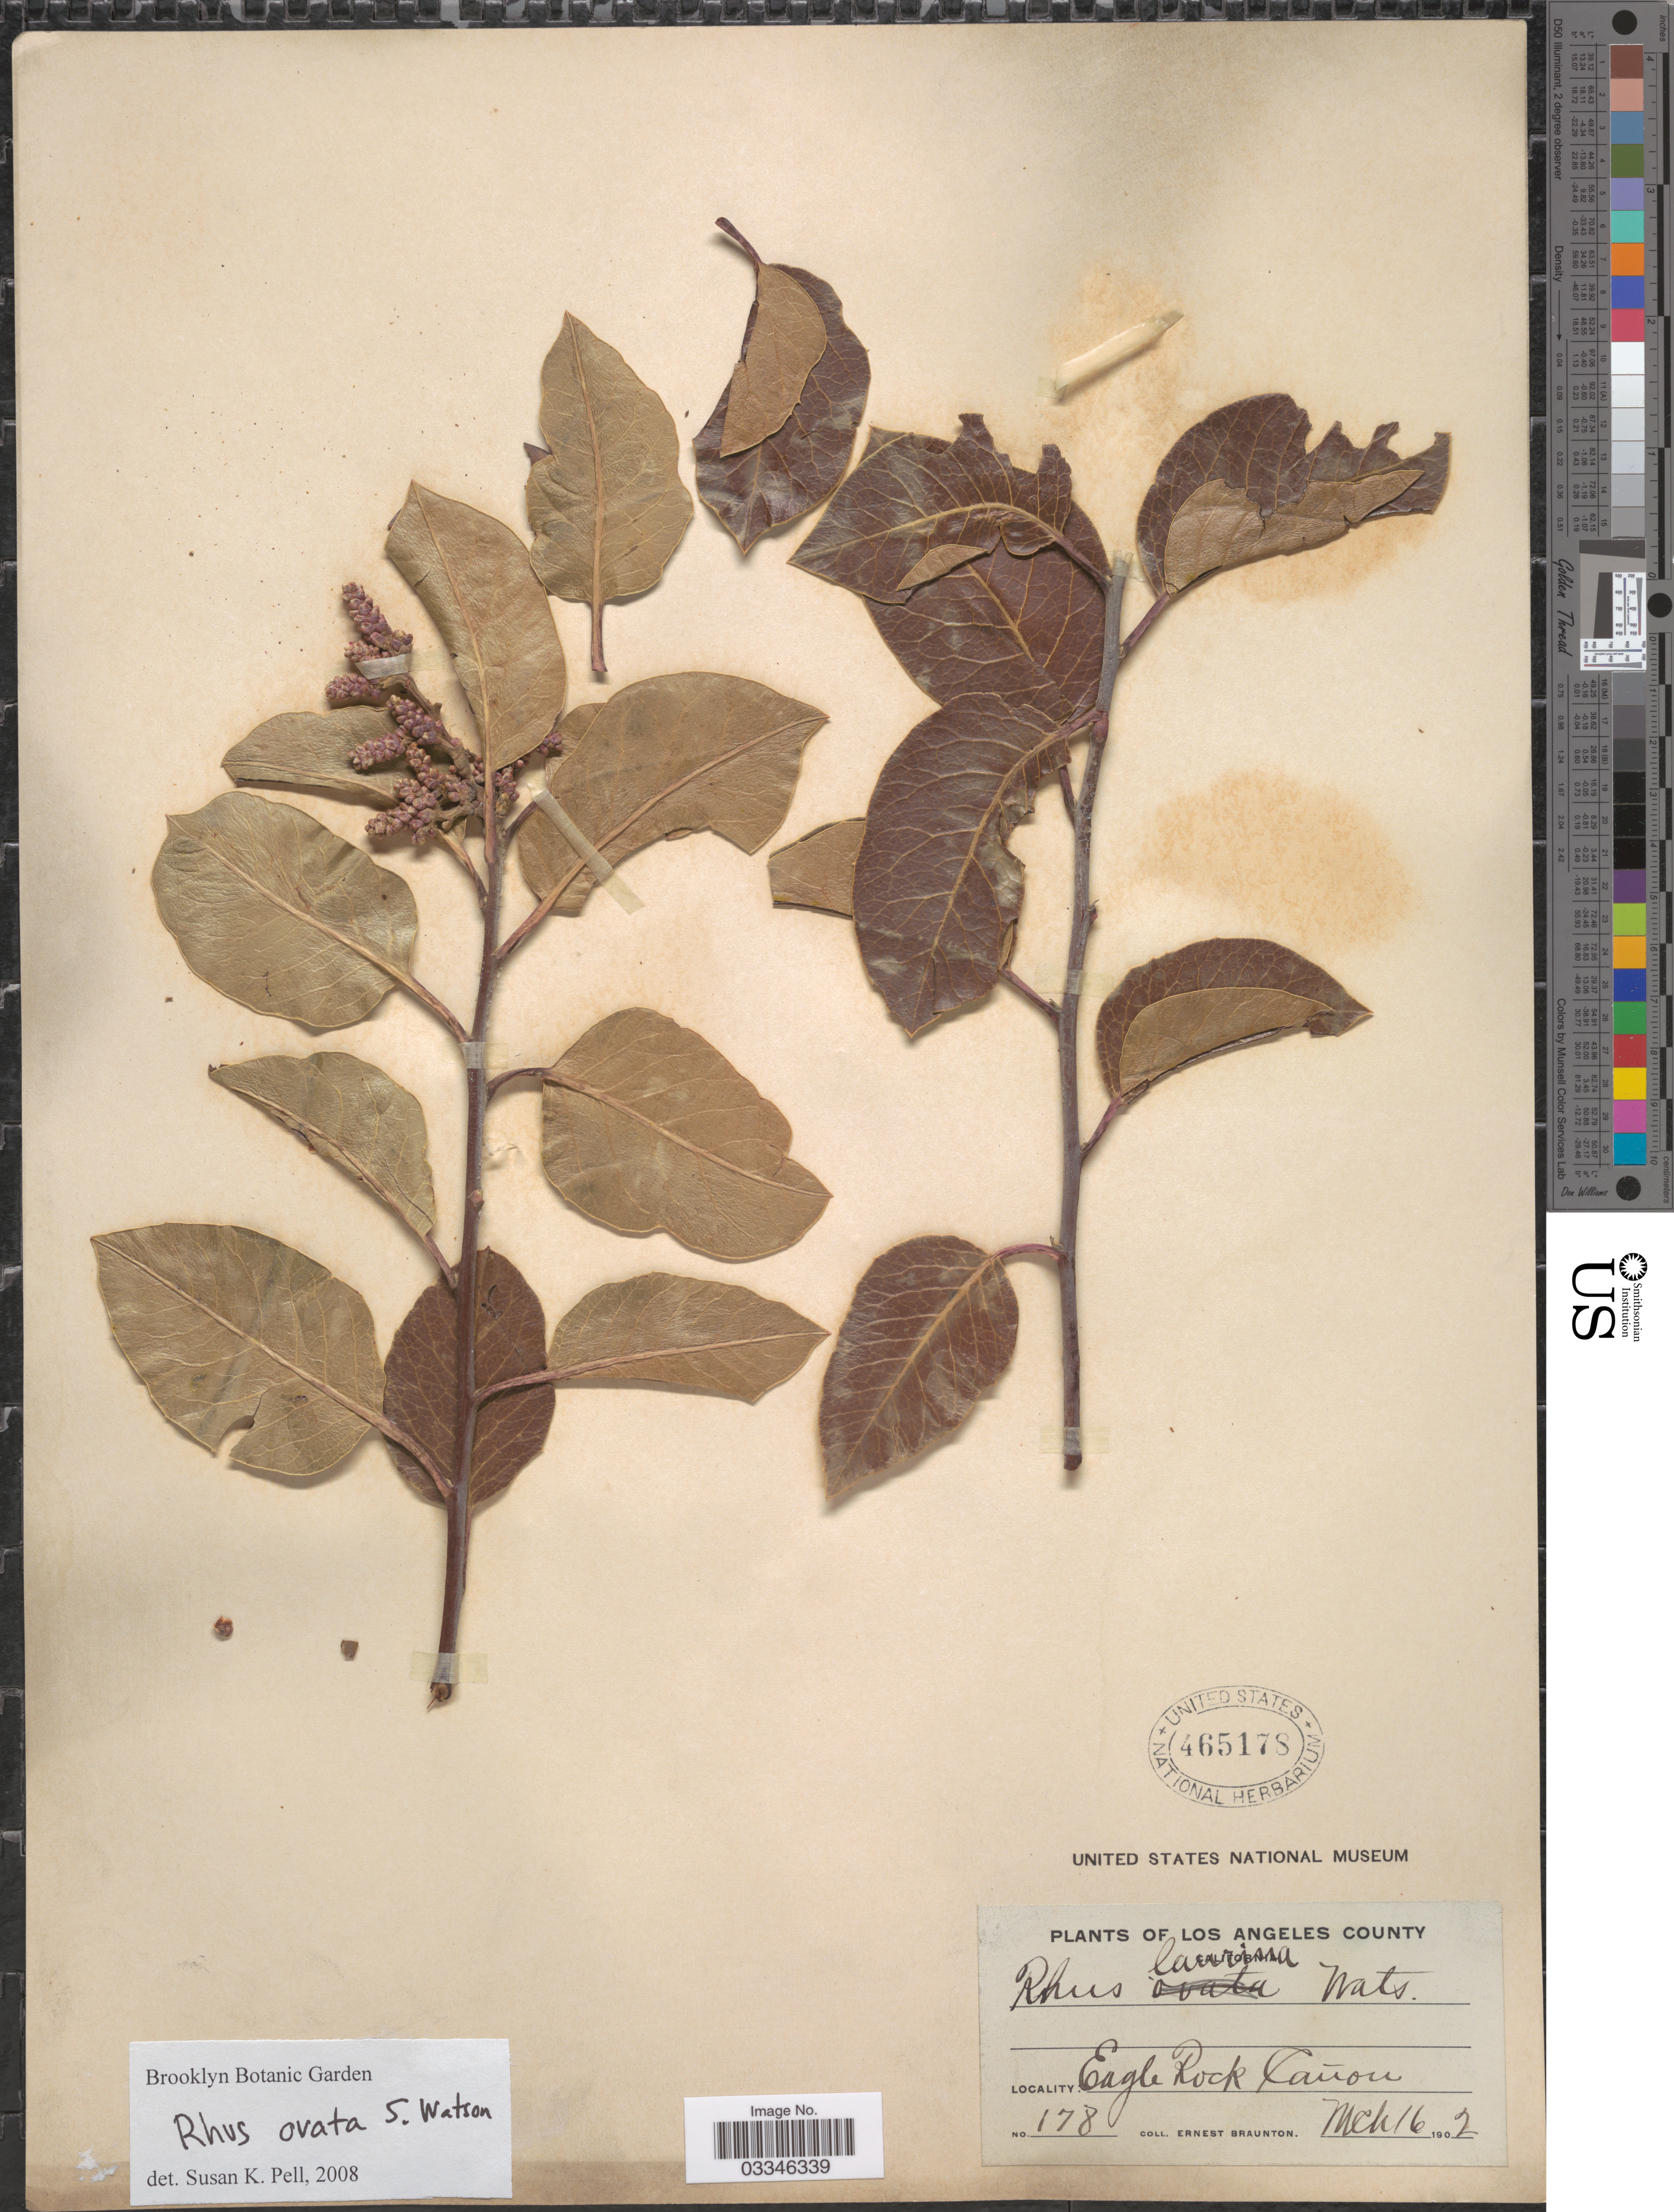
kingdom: Plantae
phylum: Tracheophyta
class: Magnoliopsida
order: Sapindales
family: Anacardiaceae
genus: Rhus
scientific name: Rhus ovata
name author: S. Watson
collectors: E. Braunton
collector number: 178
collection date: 1902-03-16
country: United States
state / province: California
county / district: Los Angeles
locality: Los Angeles County. Eagle Rock Cañon.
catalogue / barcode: US 465178